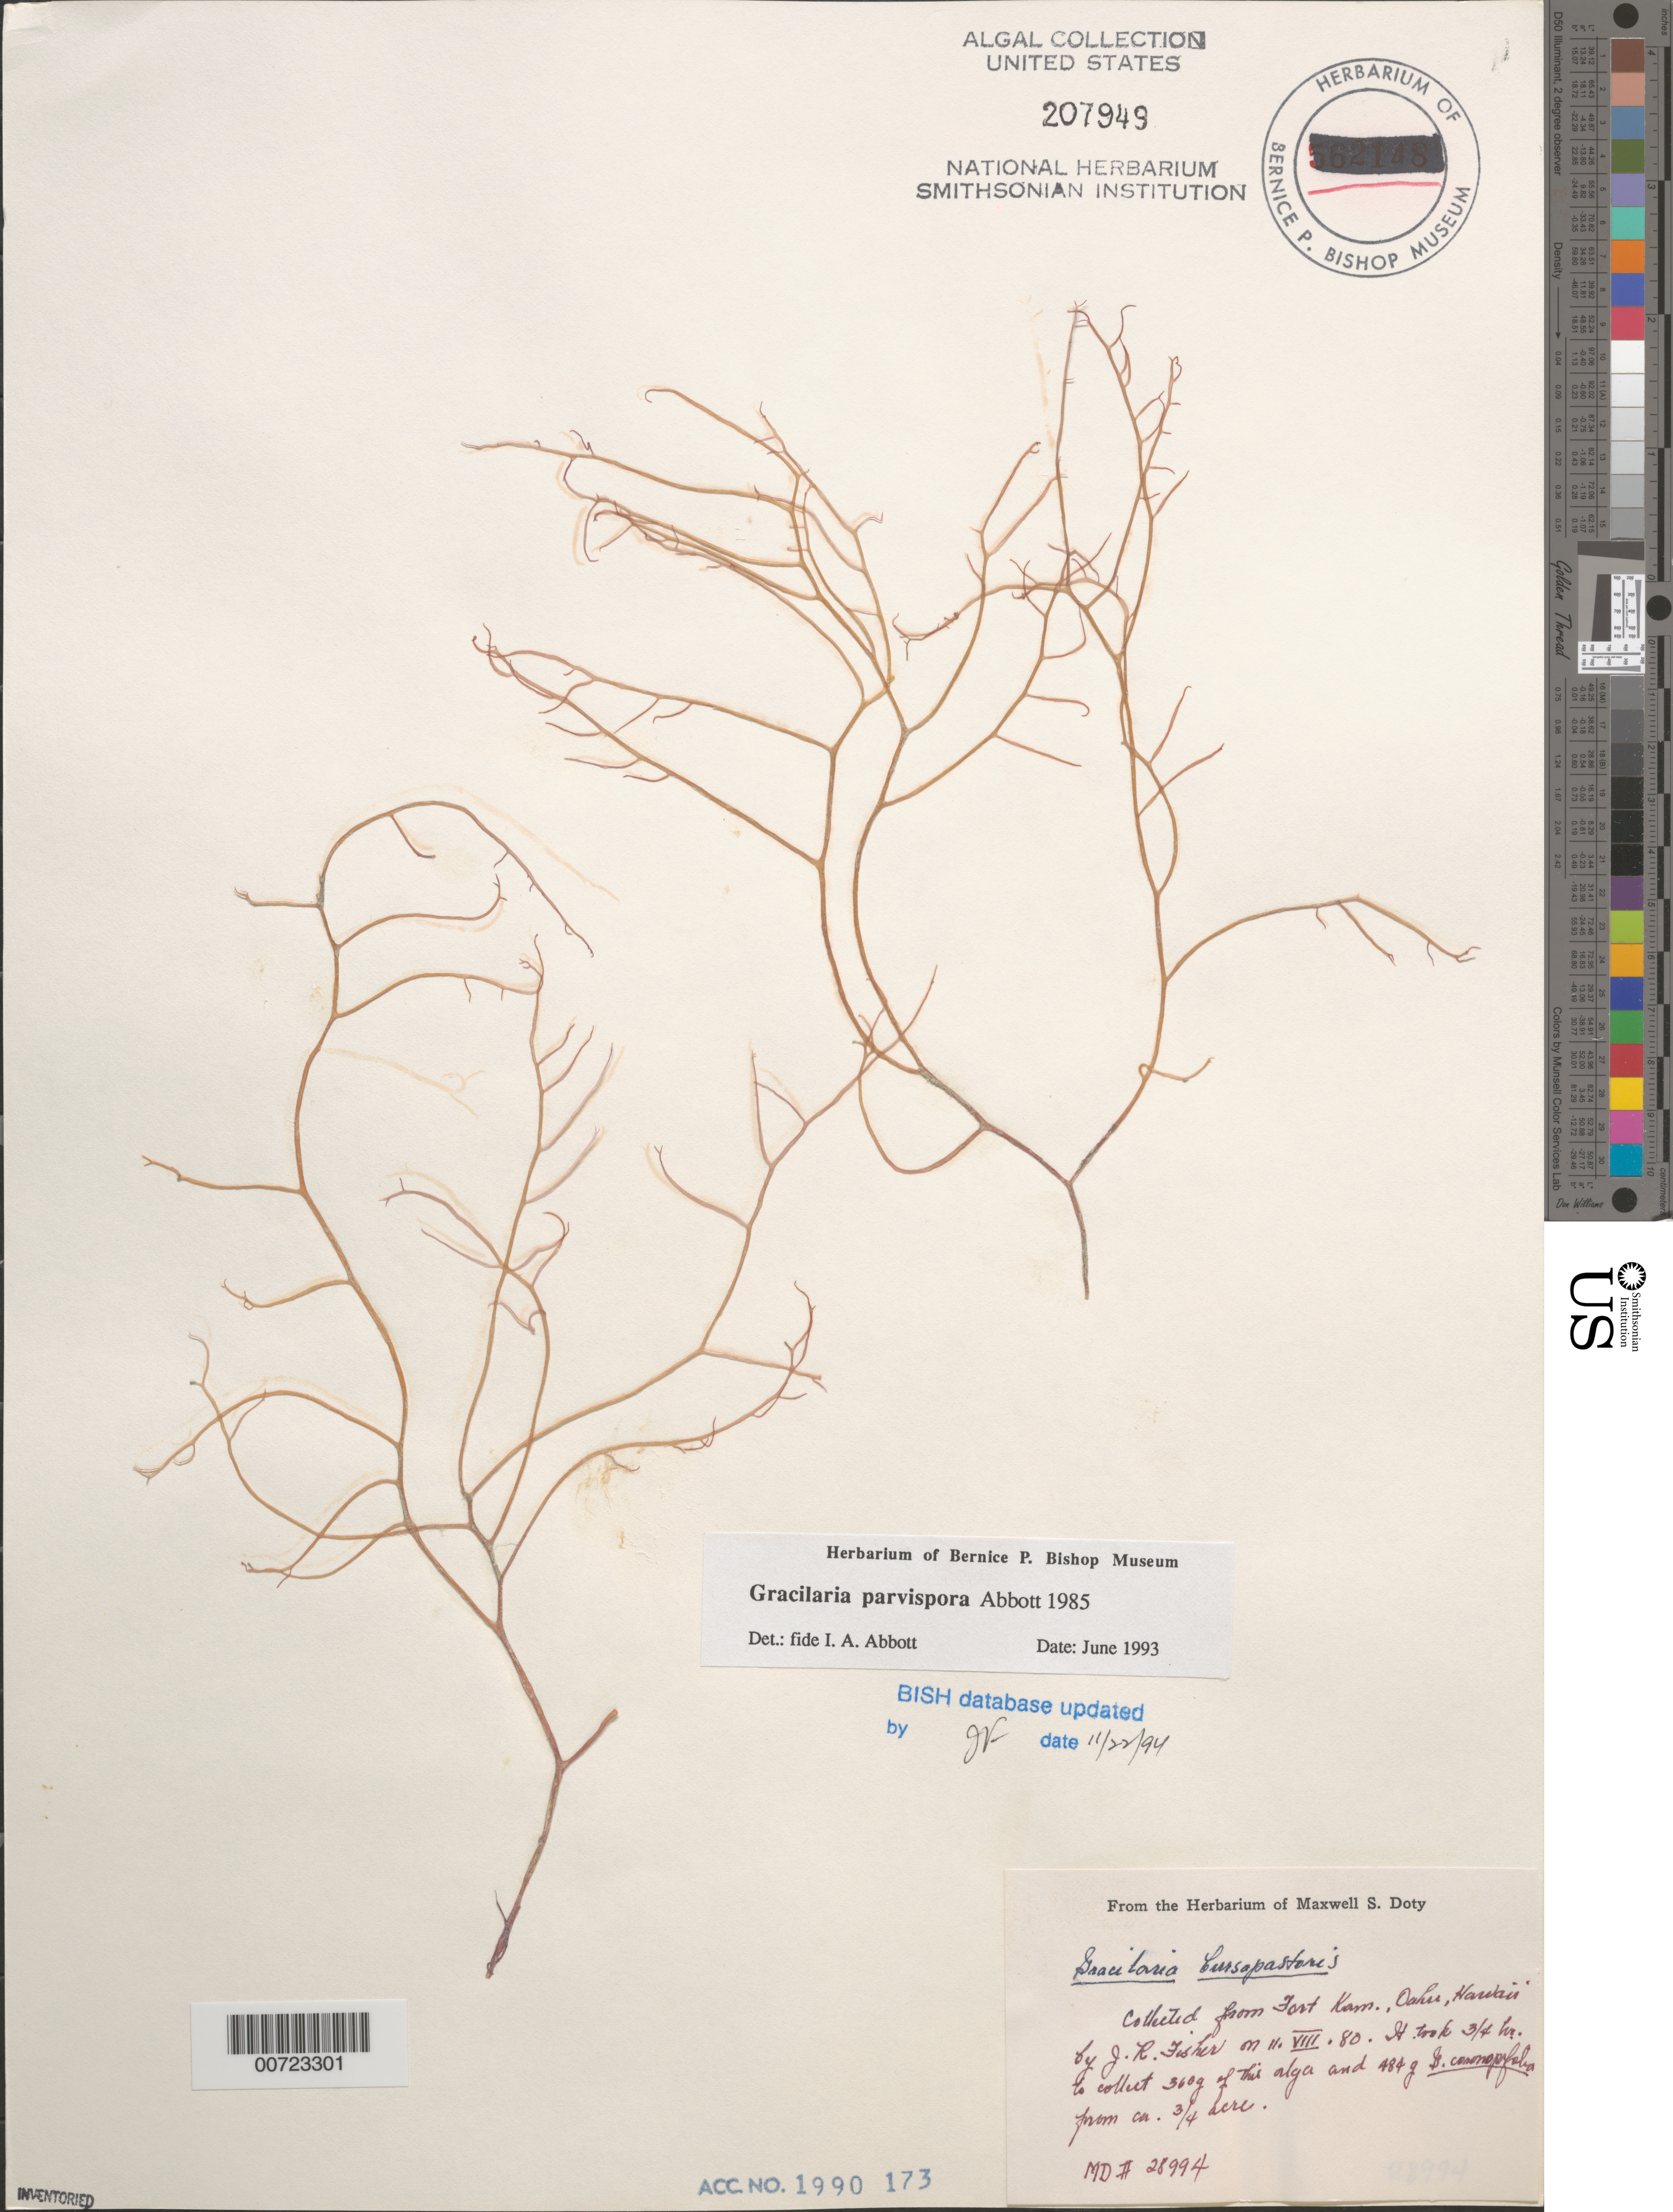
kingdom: Plantae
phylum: Rhodophyta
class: Florideophyceae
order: Gracilariales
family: Gracilariaceae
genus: Gracilaria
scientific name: Gracilaria parvispora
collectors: J. Fisher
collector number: MSD 28994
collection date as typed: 11 Aug 1980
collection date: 1980-08-11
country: United States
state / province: Hawaii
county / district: Honolulu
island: Oahu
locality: Fort Kam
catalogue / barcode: US 207949